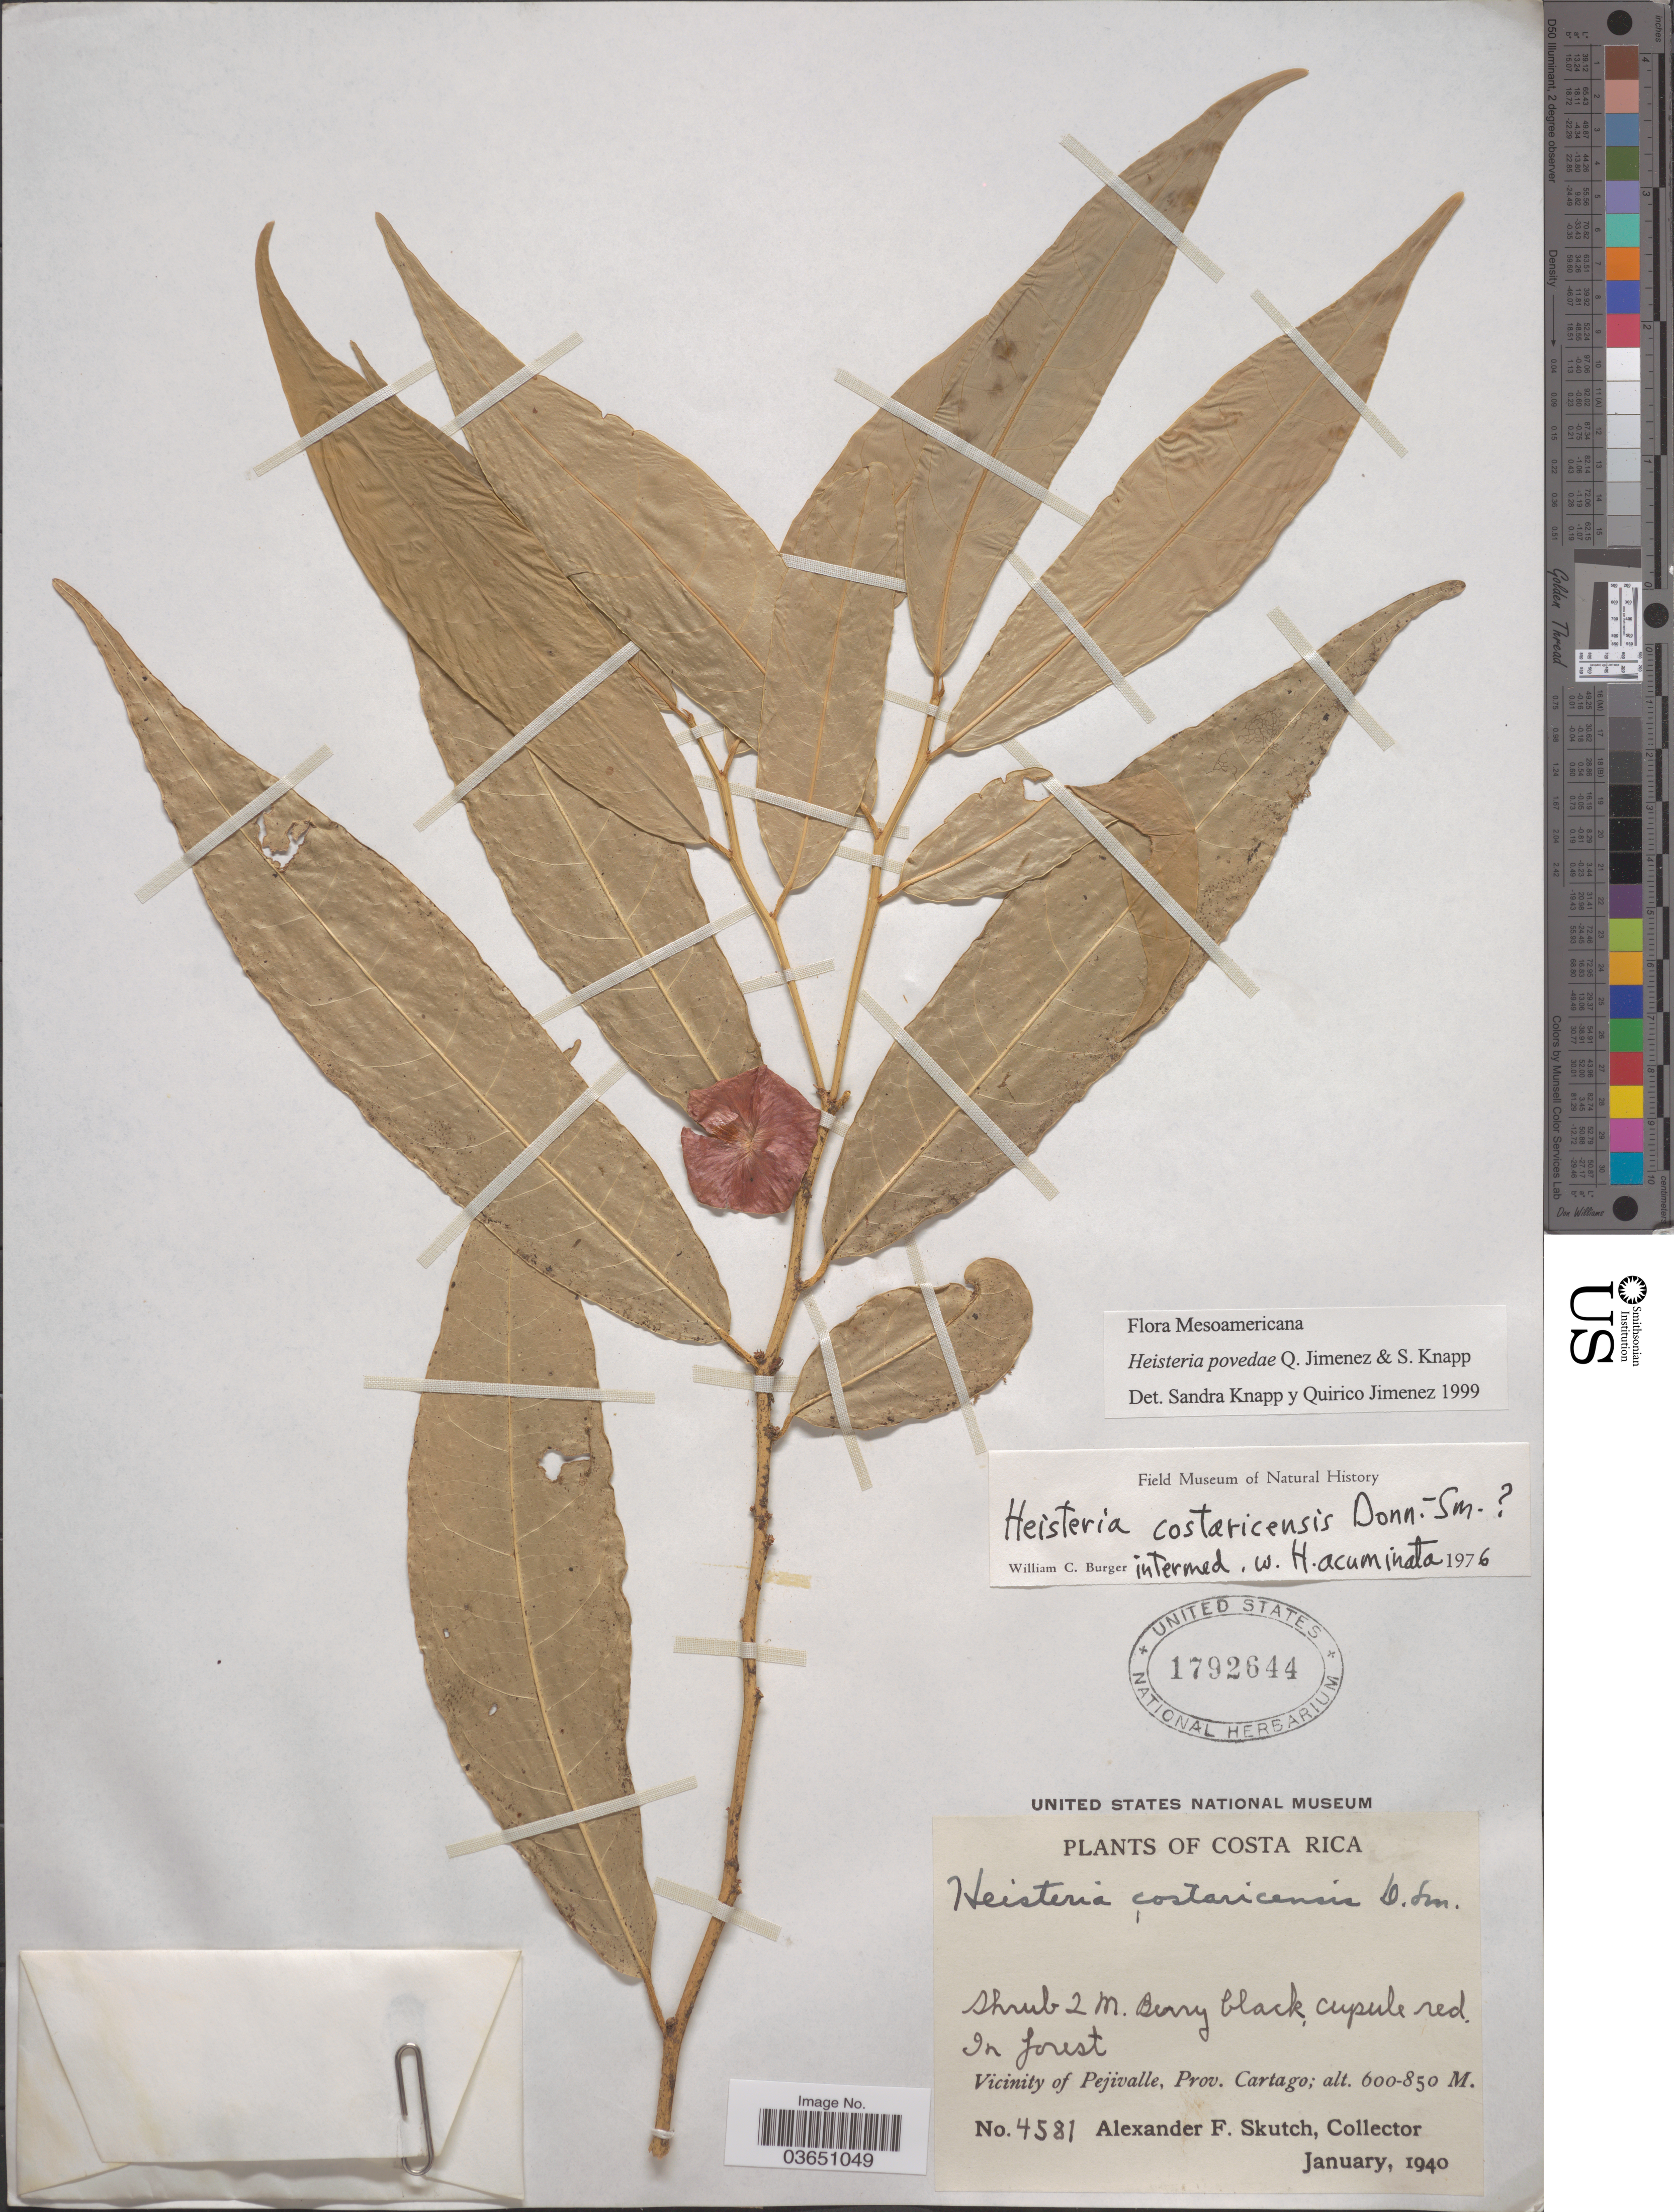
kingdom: Plantae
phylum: Tracheophyta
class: Magnoliopsida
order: Santalales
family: Erythropalaceae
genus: Heisteria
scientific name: Heisteria povedae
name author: Q. Jiménez & S. Knapp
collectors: A. F. Skutch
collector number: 4581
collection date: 1940-01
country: Costa Rica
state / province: Cartago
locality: In forest. Vicinity of Pejivalle.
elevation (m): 600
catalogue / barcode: US 1792644